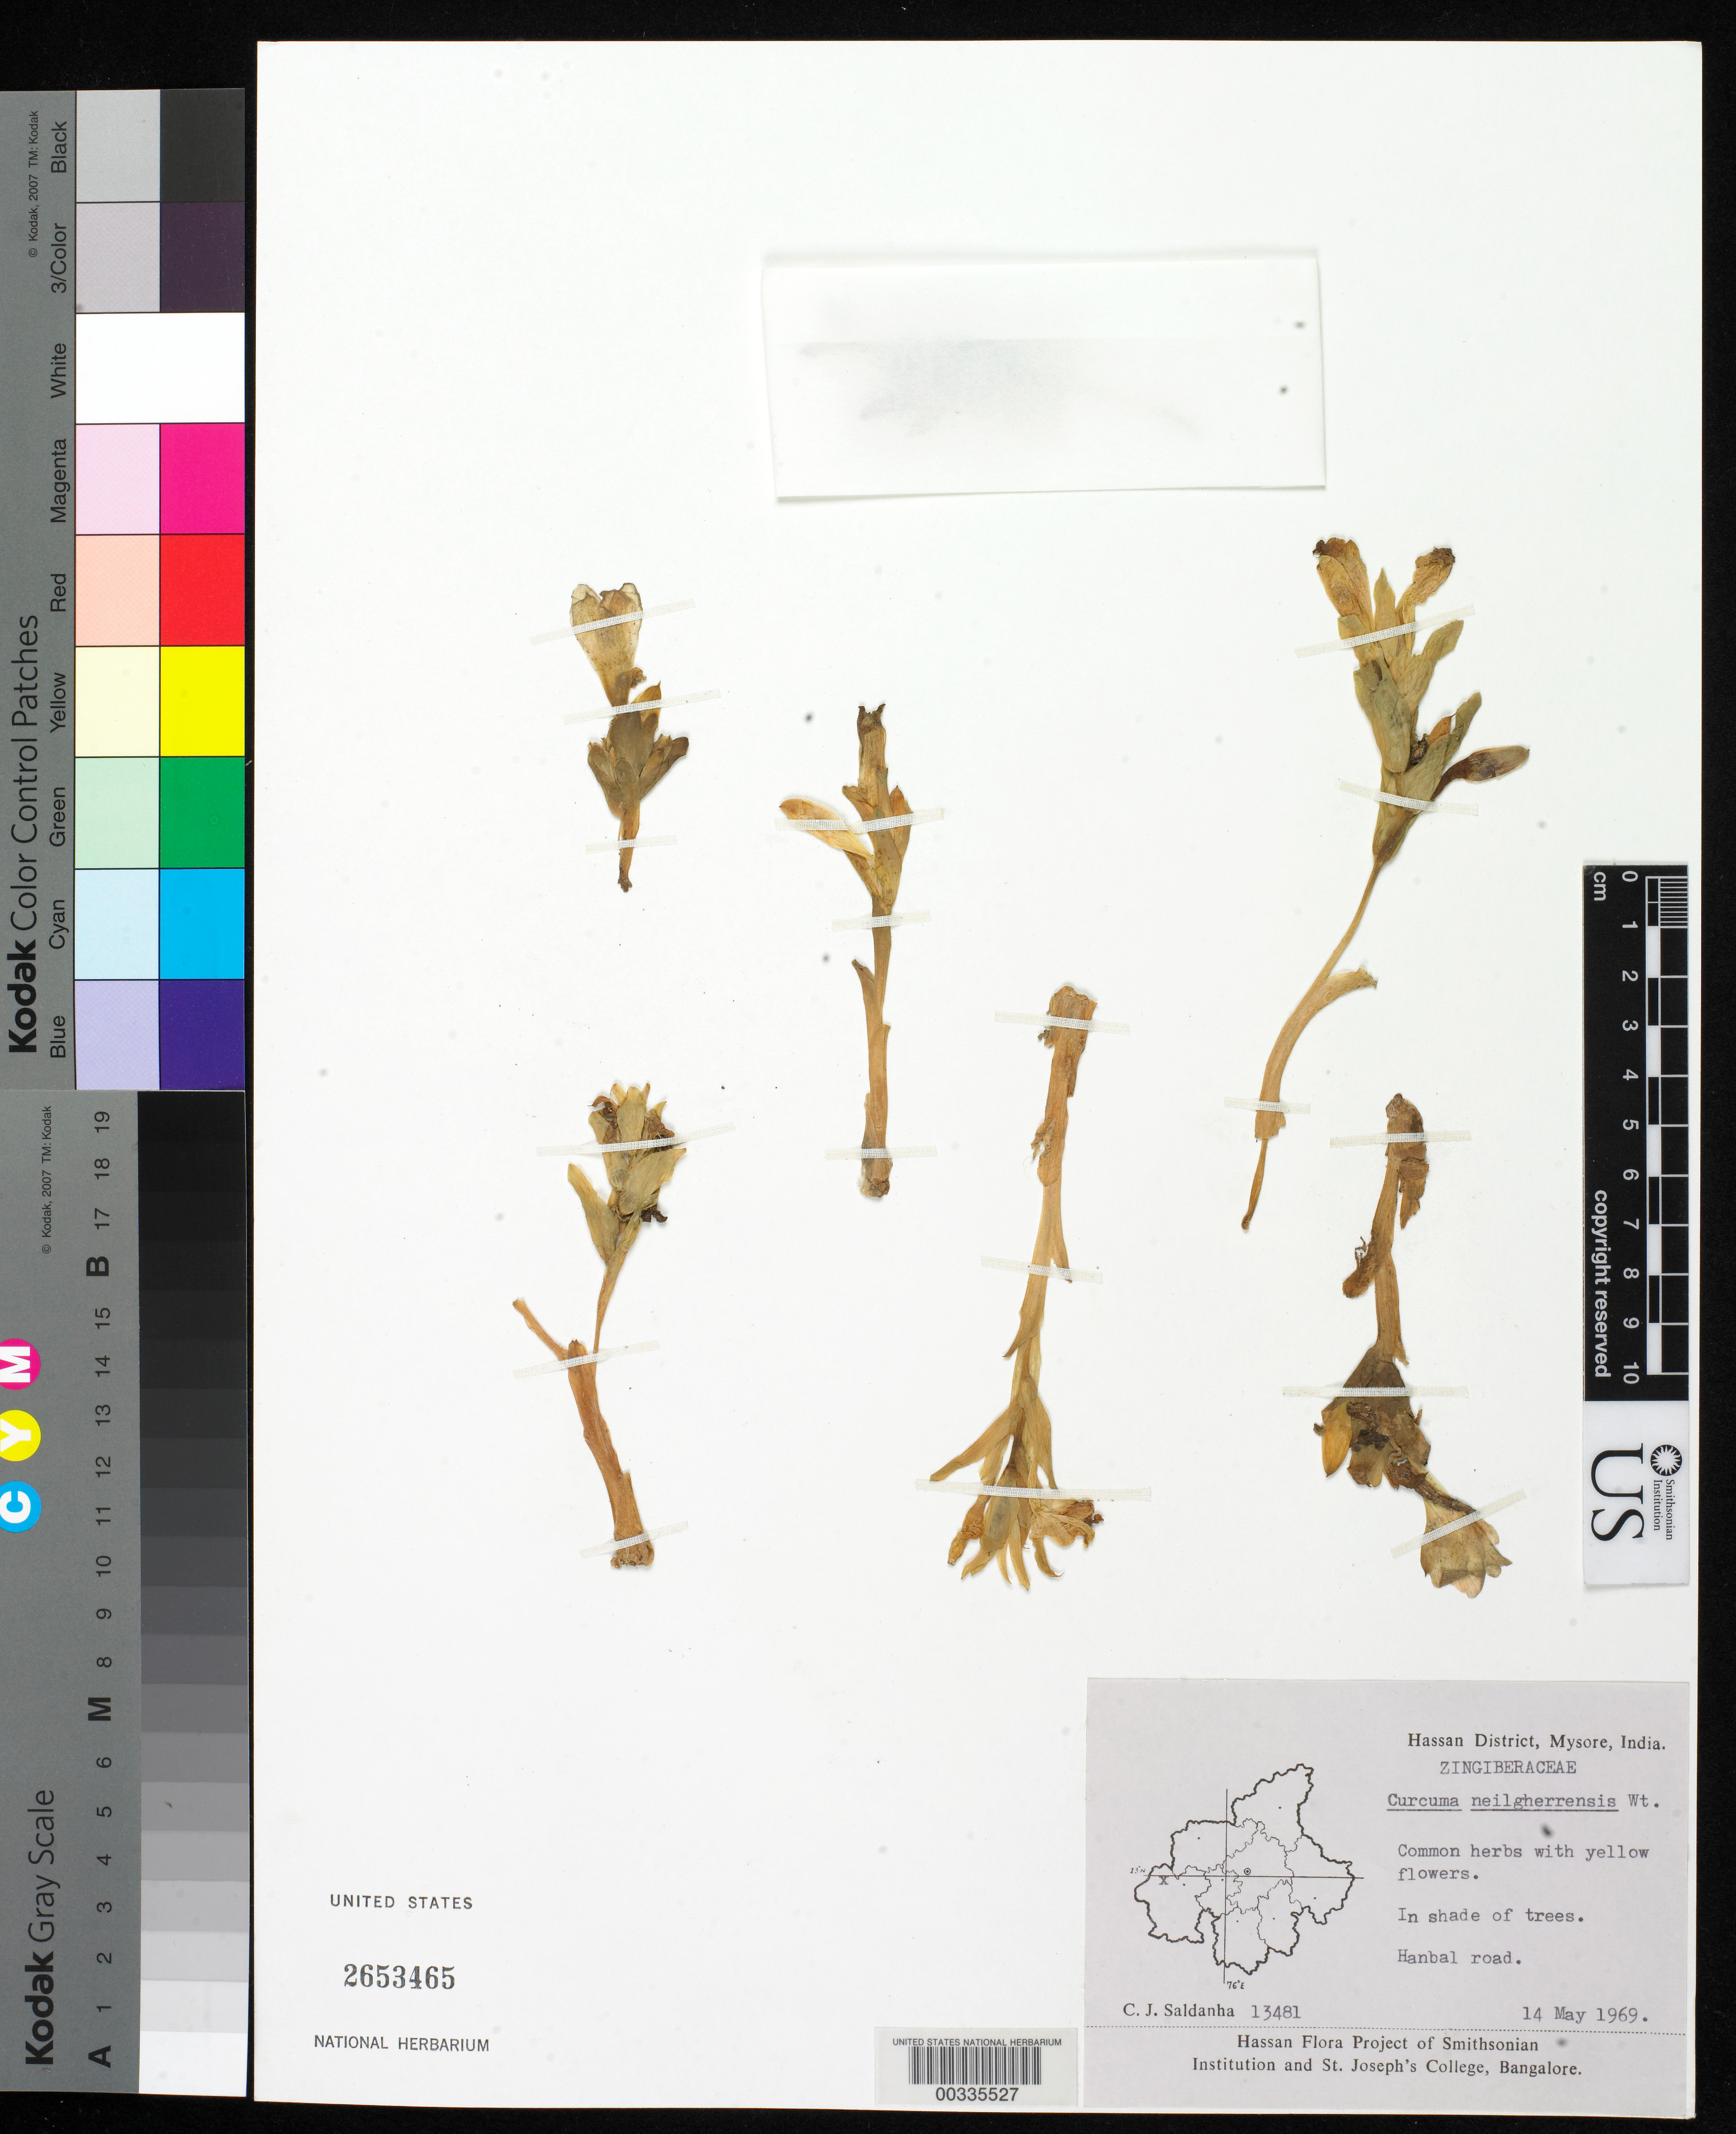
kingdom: Plantae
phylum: Tracheophyta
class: Liliopsida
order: Zingiberales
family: Zingiberaceae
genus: Curcuma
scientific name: Curcuma neilgherrensis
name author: Wight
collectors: C. J. Saldanha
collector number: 13481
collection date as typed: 14 May 1969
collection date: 1969-05-14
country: India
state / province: Karnataka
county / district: Hassan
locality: Hanbal road, mysore state [mysore state = karnataka.]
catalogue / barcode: US 2653465